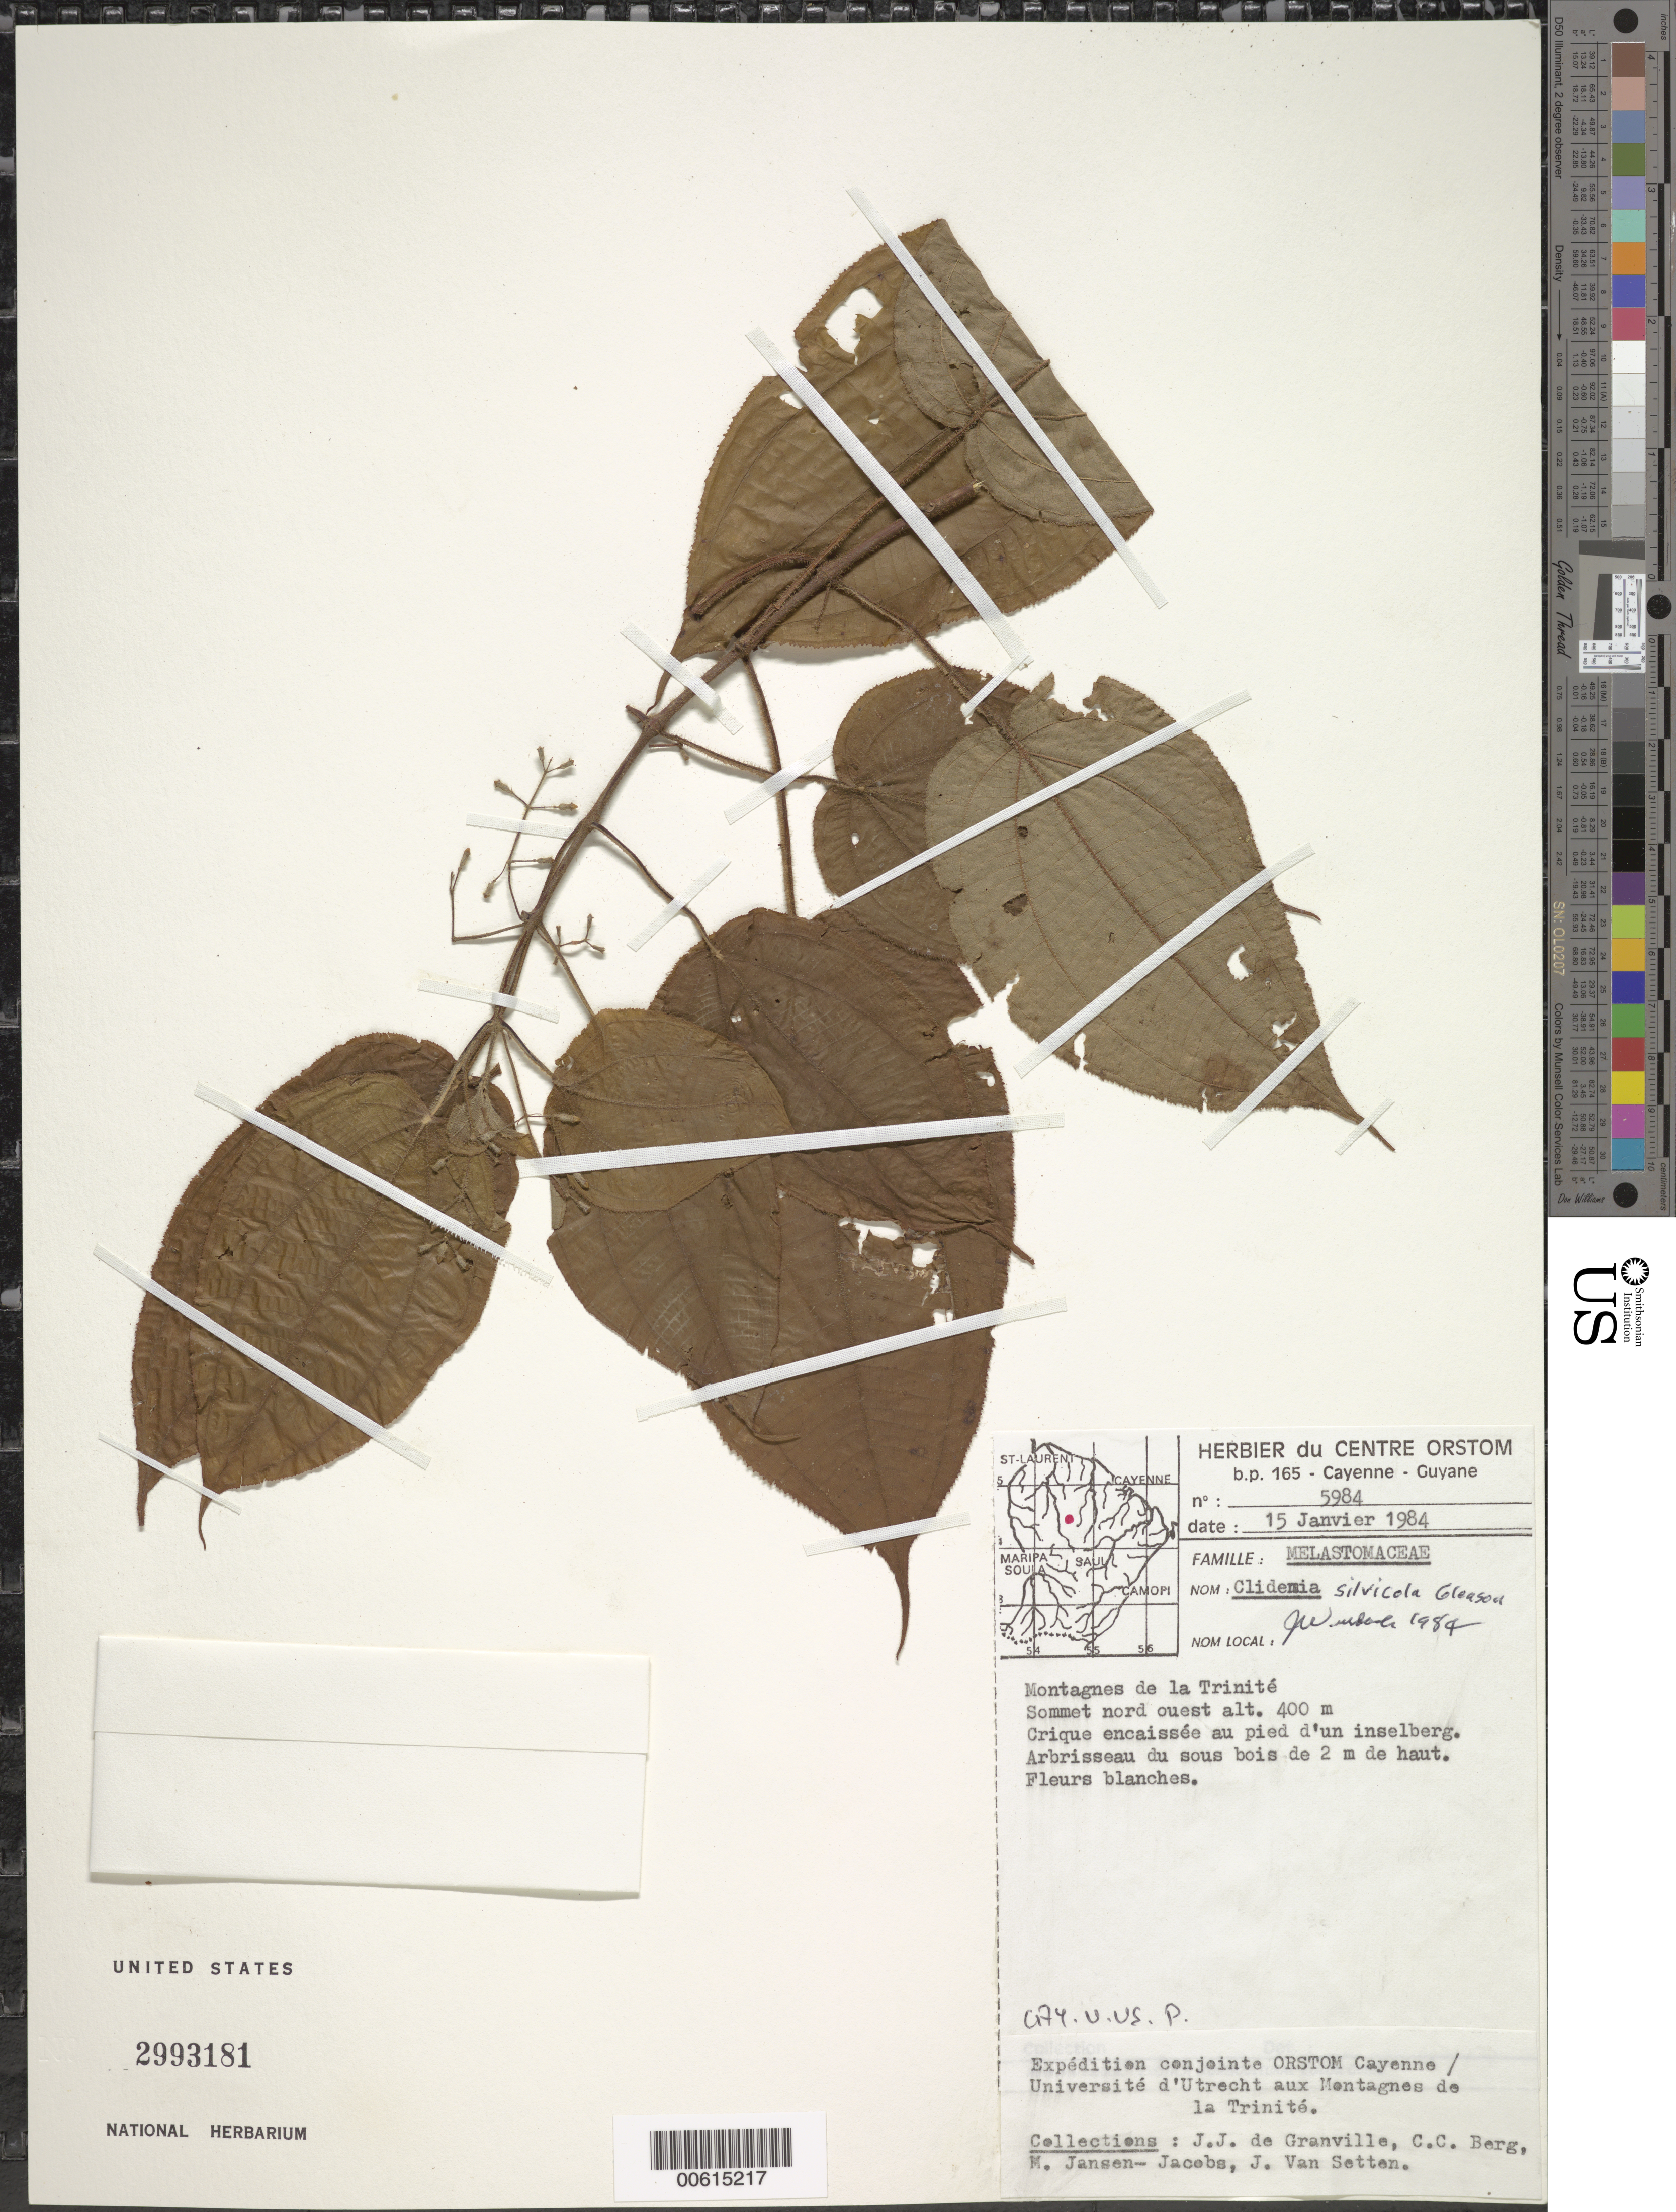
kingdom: Plantae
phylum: Tracheophyta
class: Magnoliopsida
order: Myrtales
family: Melastomataceae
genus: Clidemia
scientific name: Clidemia silvicola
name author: Gleason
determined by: Wurdack, John J., (US), US (UNITED STATES)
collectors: J.-J. de Granville, C. C. Berg, M. J. Jansen-Jacobs & J. van Setten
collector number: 5984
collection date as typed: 15-Jan-84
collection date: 1984-01-15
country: French Guiana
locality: Montagnes de la Trinité, Bassin de la Mana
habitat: Crique encaissee au pid d'un inselberg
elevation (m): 400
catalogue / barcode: US 2993181